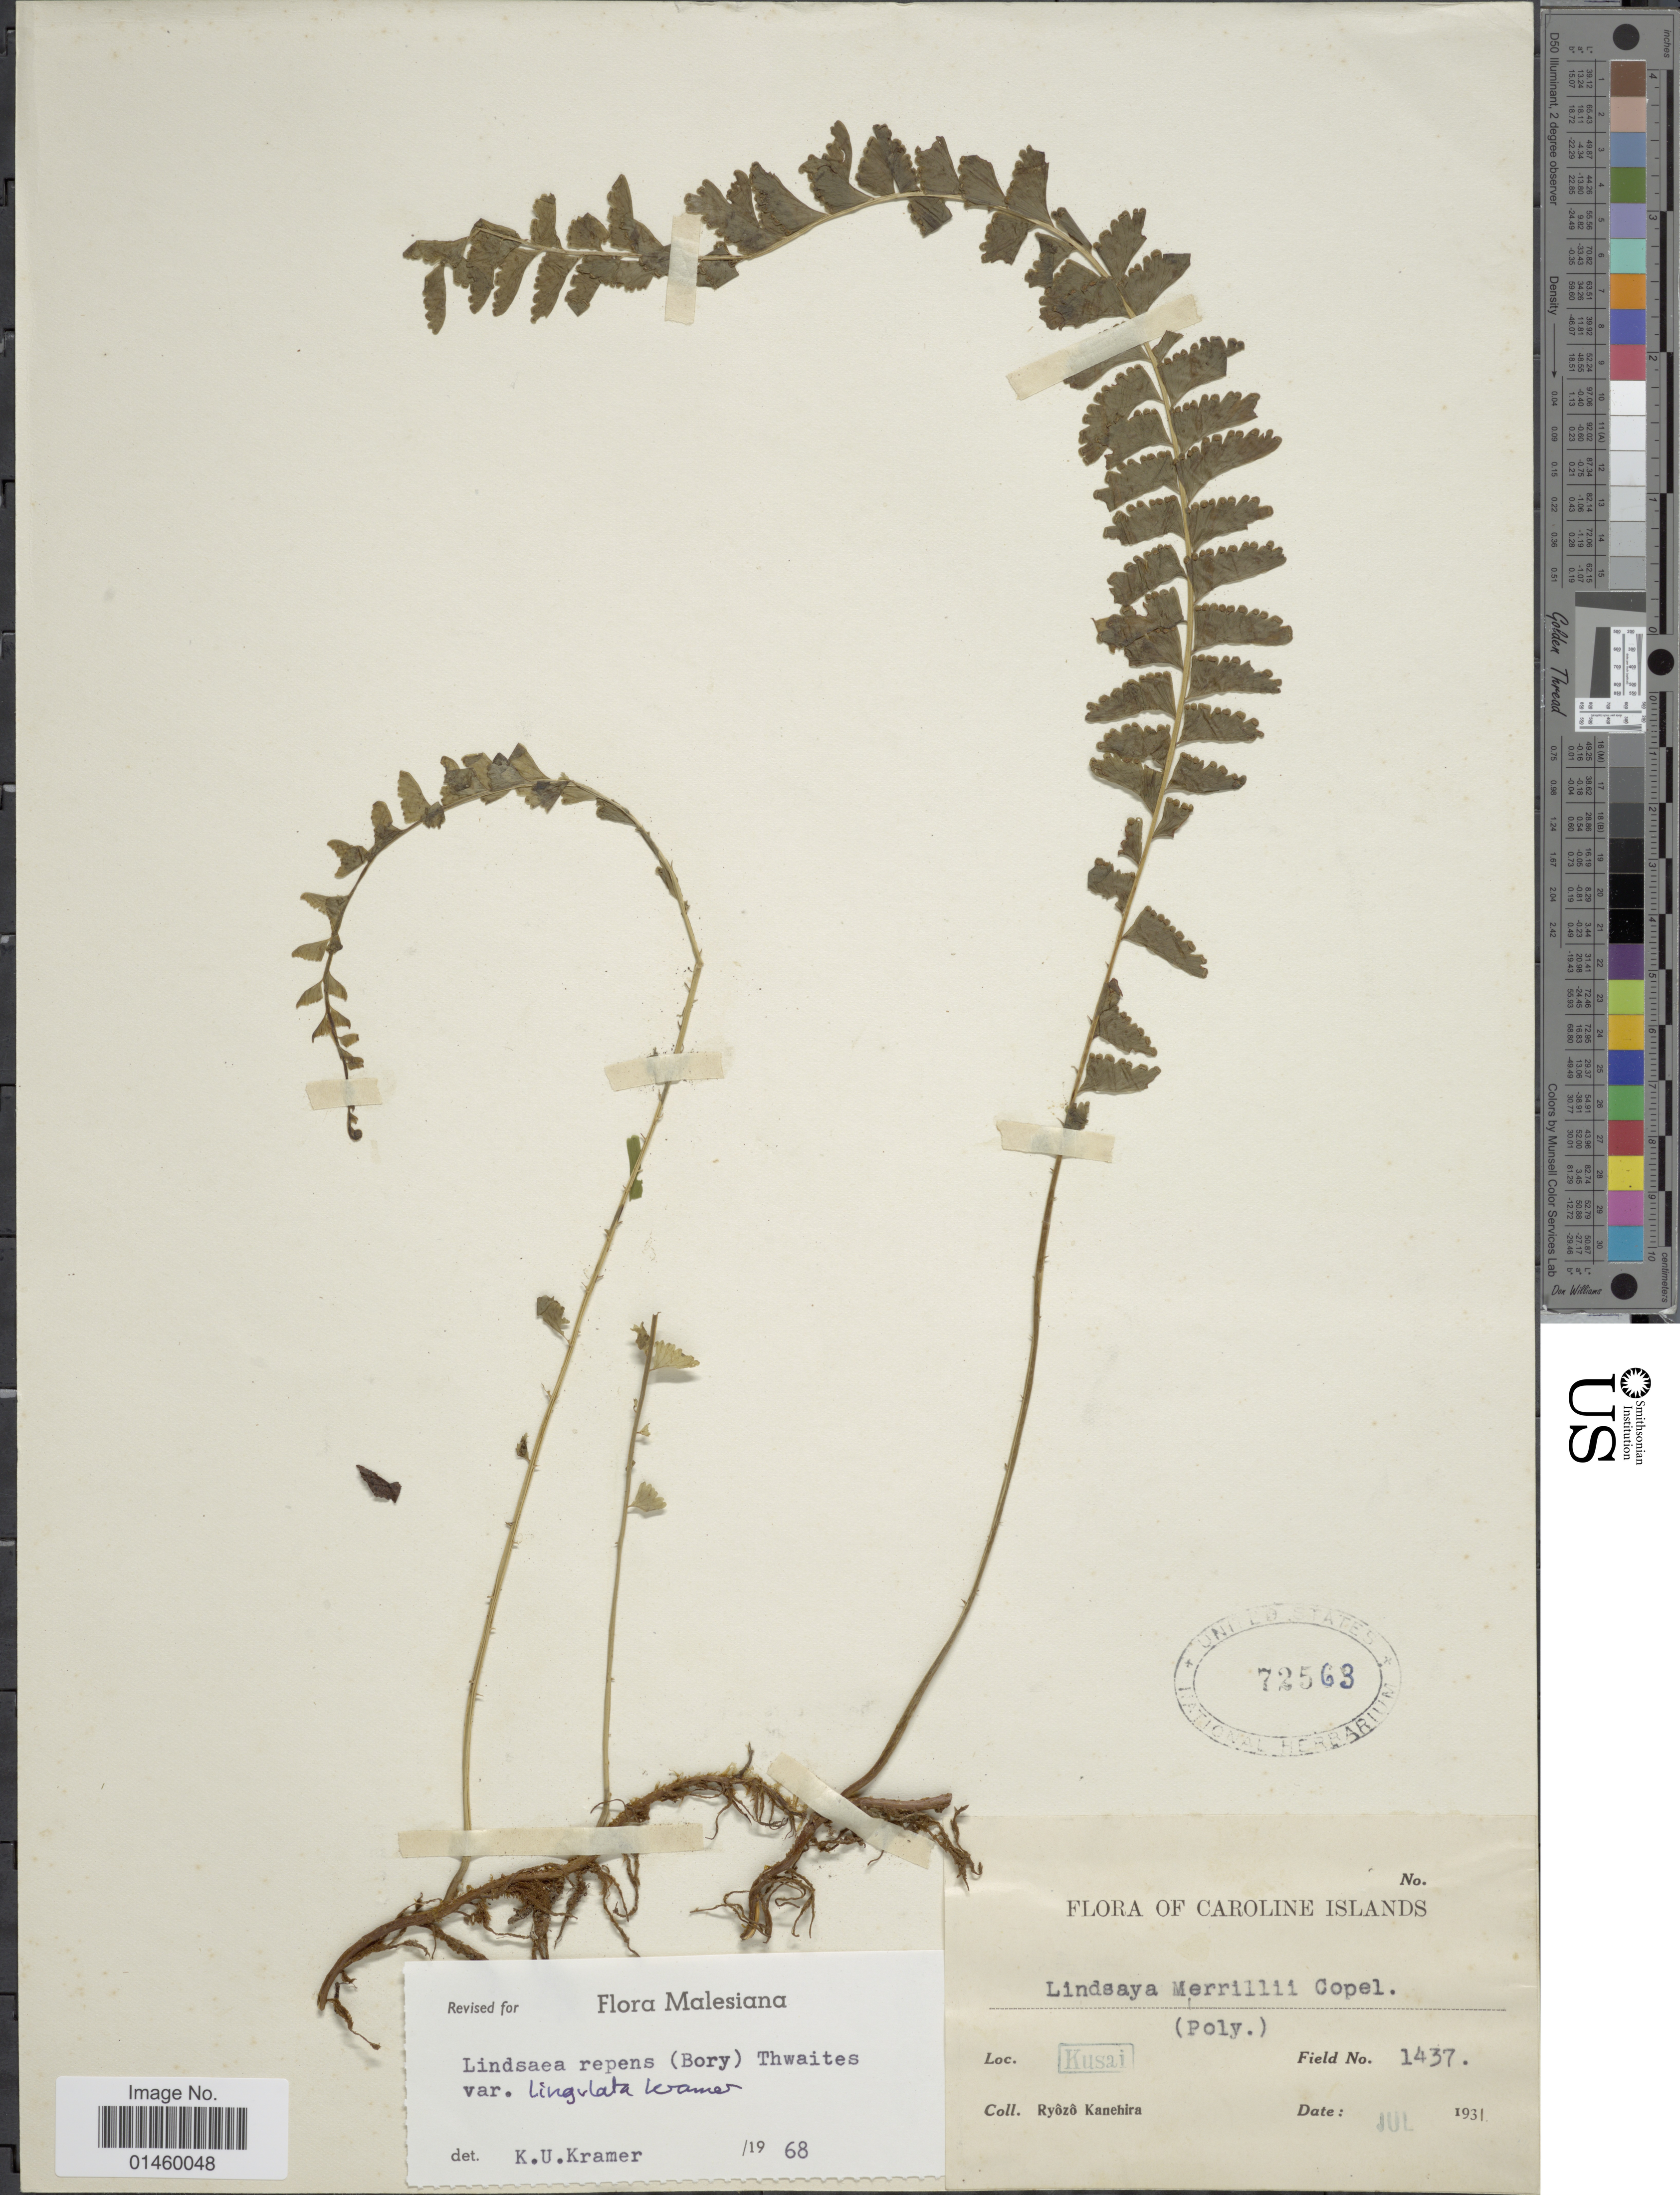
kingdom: Plantae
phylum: Tracheophyta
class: Polypodiopsida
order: Polypodiales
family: Lindsaeaceae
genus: Lindsaea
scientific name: Lindsaea repens var. lingulata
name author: K.U. Kramer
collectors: R. Kanehira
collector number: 1437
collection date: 1931-07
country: Micronesia, Federated States of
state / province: Kosrae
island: Kosrae [Kusaie]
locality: Caroline Islands. Kusai.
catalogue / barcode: US 72563